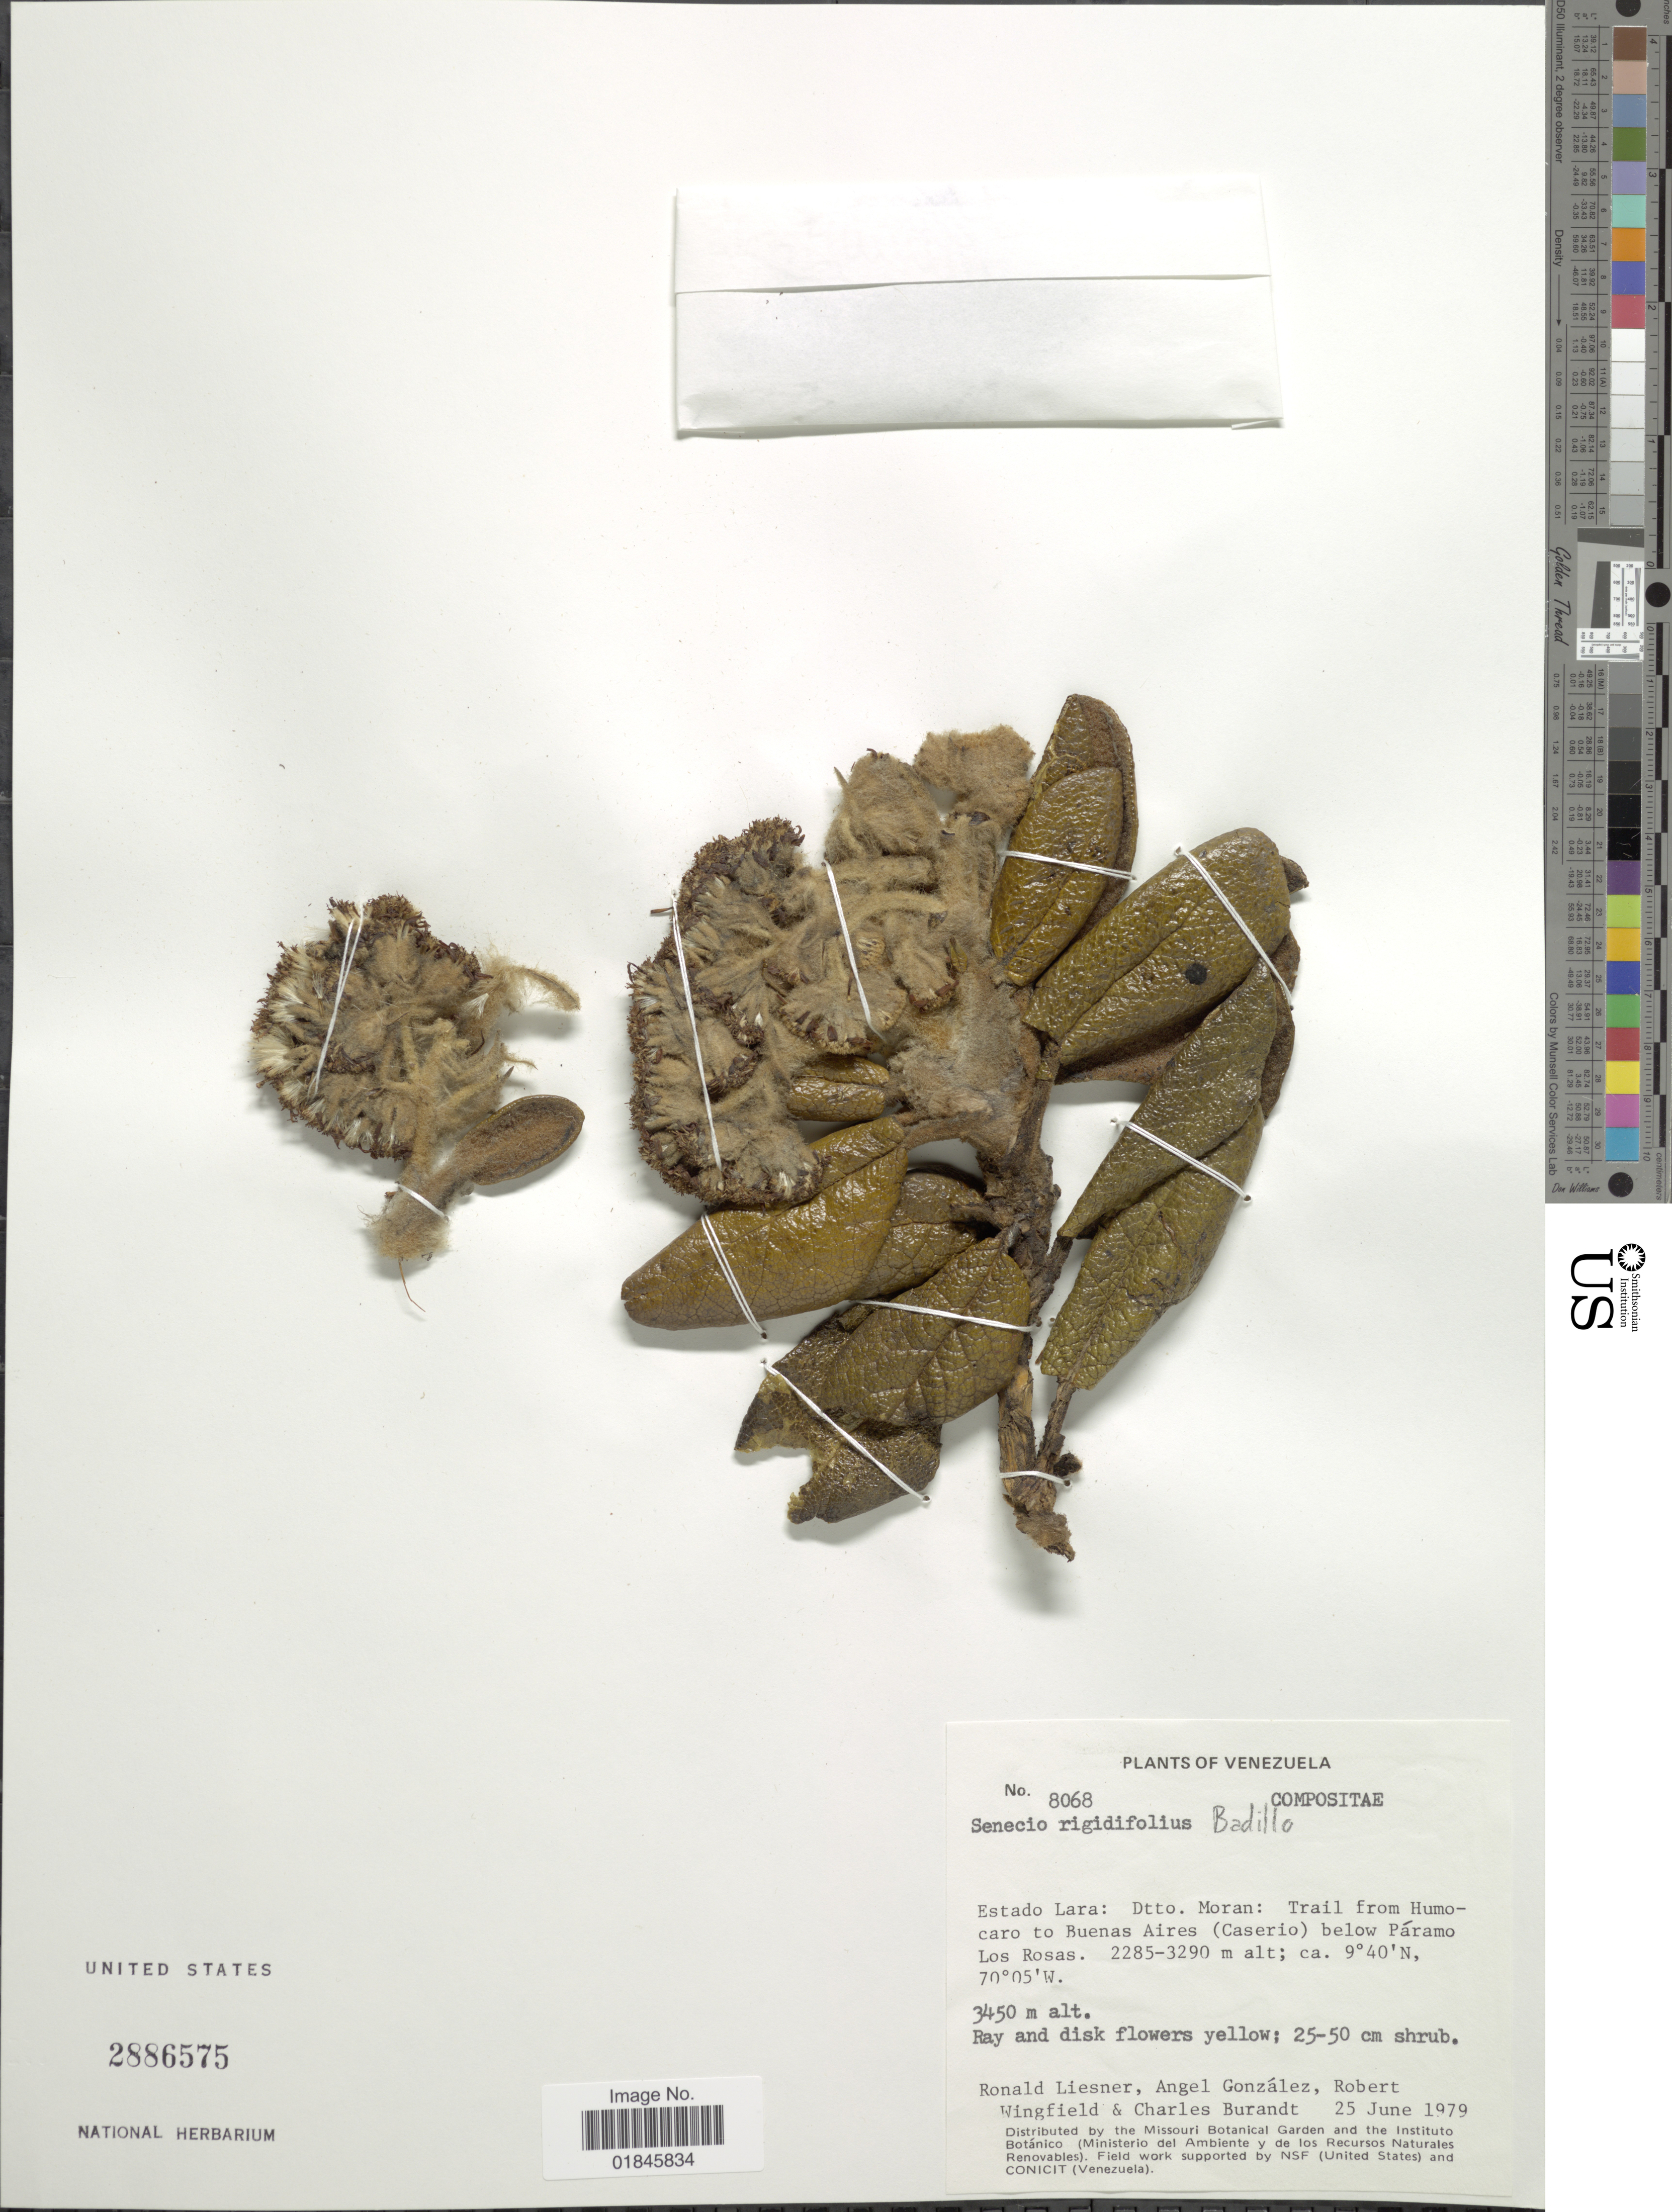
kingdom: Plantae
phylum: Tracheophyta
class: Magnoliopsida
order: Asterales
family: Asteraceae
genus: Pentacalia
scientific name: Pentacalia rigidifolia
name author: (V.M. Badillo) Cuatrec.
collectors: R. L. Liesner, A. C. González, R. C. Wingfield & C. Burandt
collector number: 8068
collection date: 1979-06-25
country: Venezuela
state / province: Lara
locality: Estado Lara; Dtto. Moran: Trail from Humocaro to Buenas Aires (Caserio) below Páramo Los Rosas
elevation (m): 2285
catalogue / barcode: US 2886575